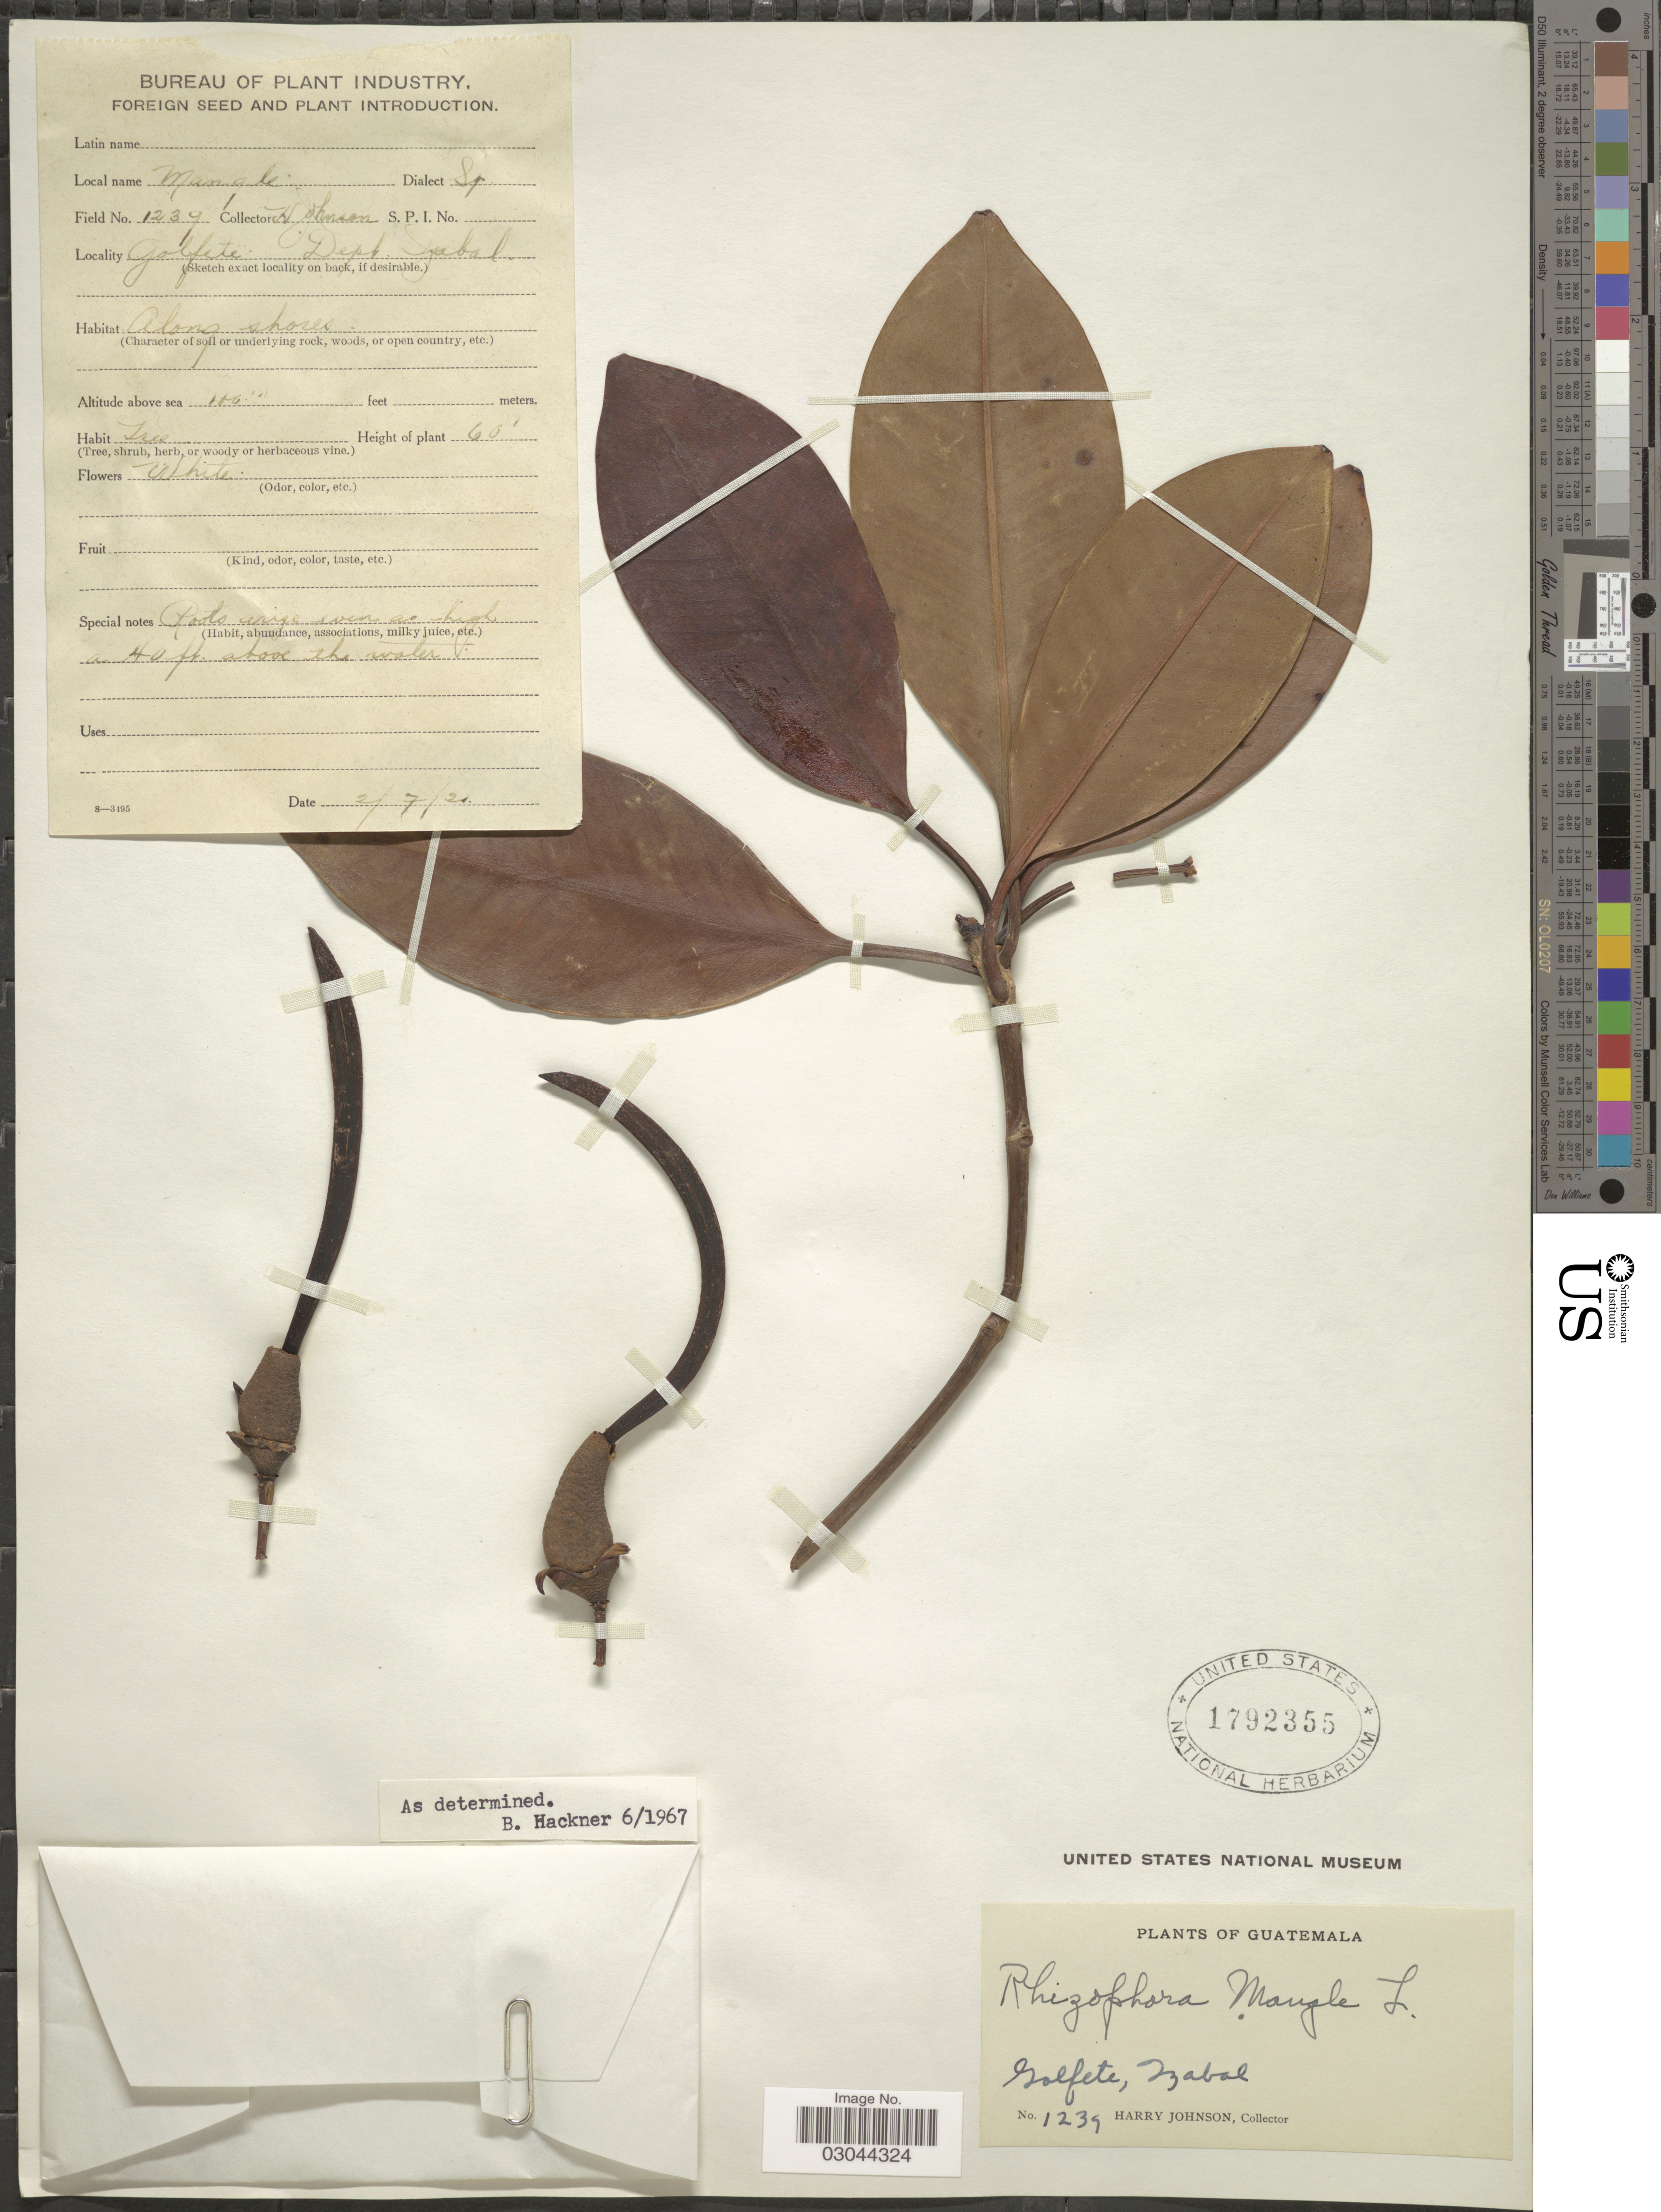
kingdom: Plantae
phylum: Tracheophyta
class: Magnoliopsida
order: Malpighiales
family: Rhizophoraceae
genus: Rhizophora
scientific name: Rhizophora mangle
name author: L.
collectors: H. Johnson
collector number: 1239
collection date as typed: Transcribed d/m/y: 2/7/21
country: Guatemala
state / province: Izabal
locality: Golfete. Dept. Izabal.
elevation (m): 30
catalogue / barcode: US 1792355